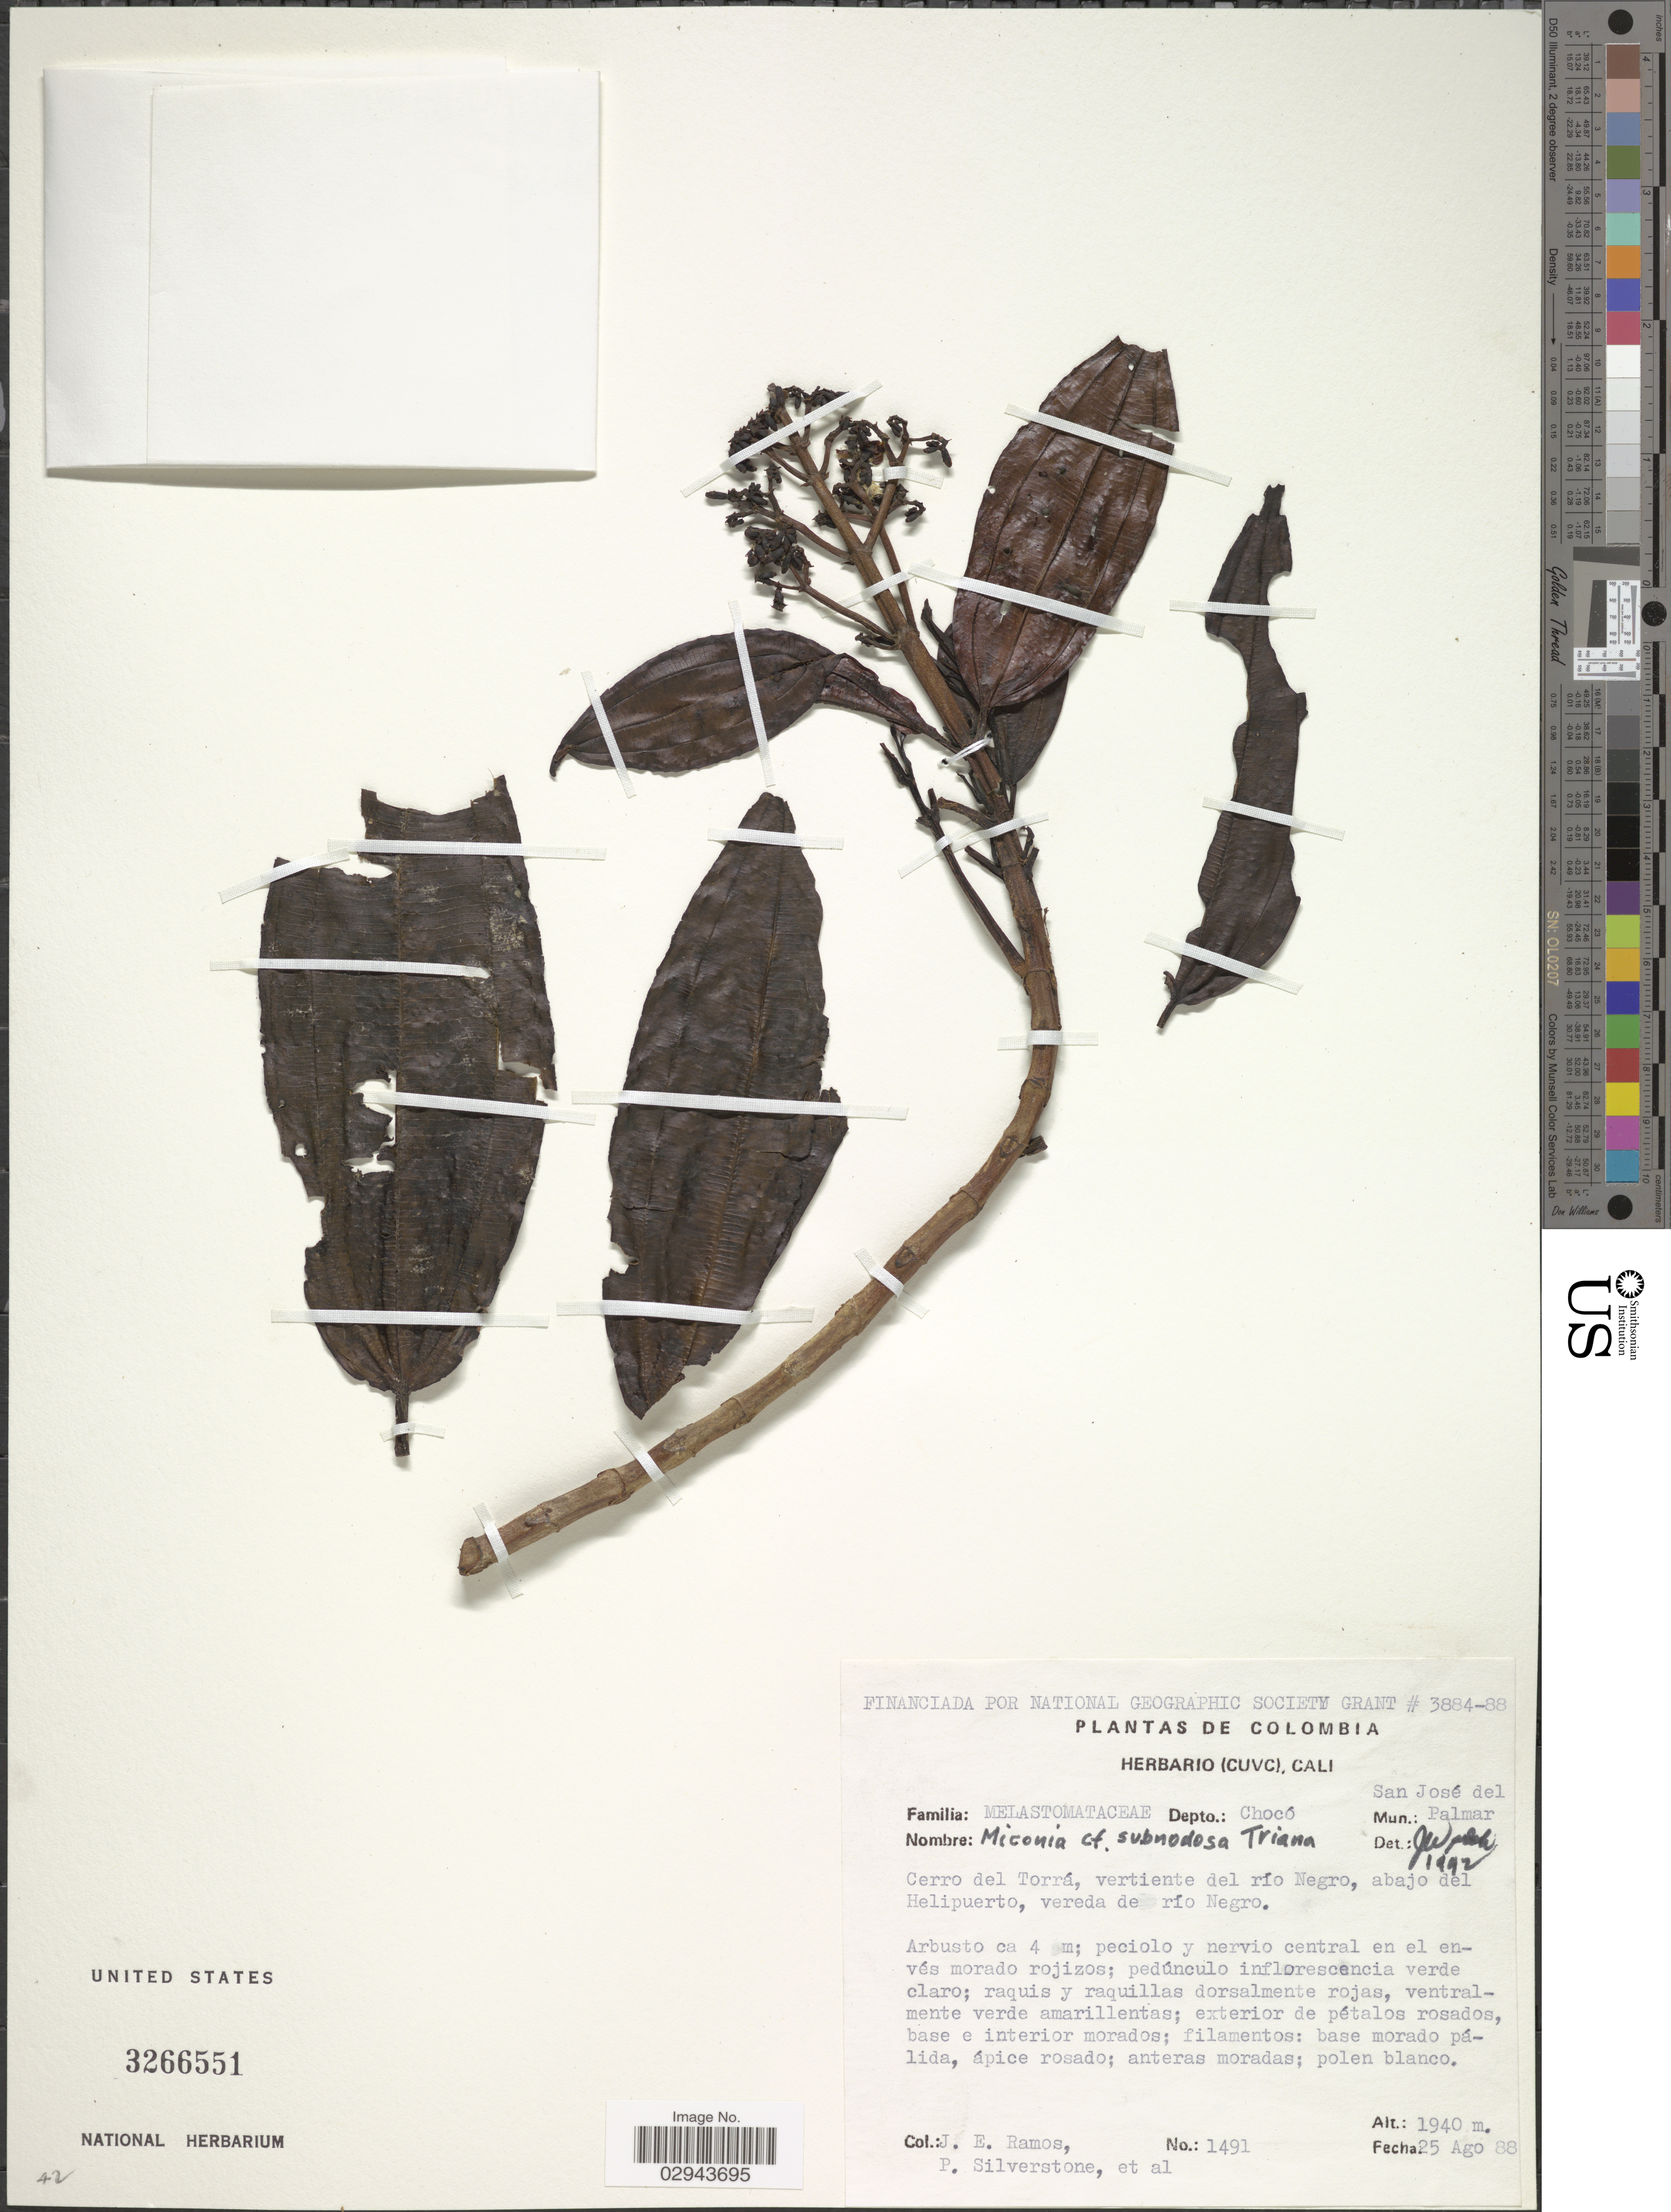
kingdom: Plantae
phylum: Tracheophyta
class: Magnoliopsida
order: Myrtales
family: Melastomataceae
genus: Miconia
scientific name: Miconia subnodosa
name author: Triana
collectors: J. E. Ramos, P. Silverstone & et al.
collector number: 1491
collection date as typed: Transcribed d/m/y: 25/8/88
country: Colombia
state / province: Chocó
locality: Depto.: Chocó. Mun.: San José del Palmar. Cerro del Torrá, vertiente del río Negro, abajo del Helipuerto, vereda de río Negro.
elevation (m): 1940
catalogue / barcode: US 3266551